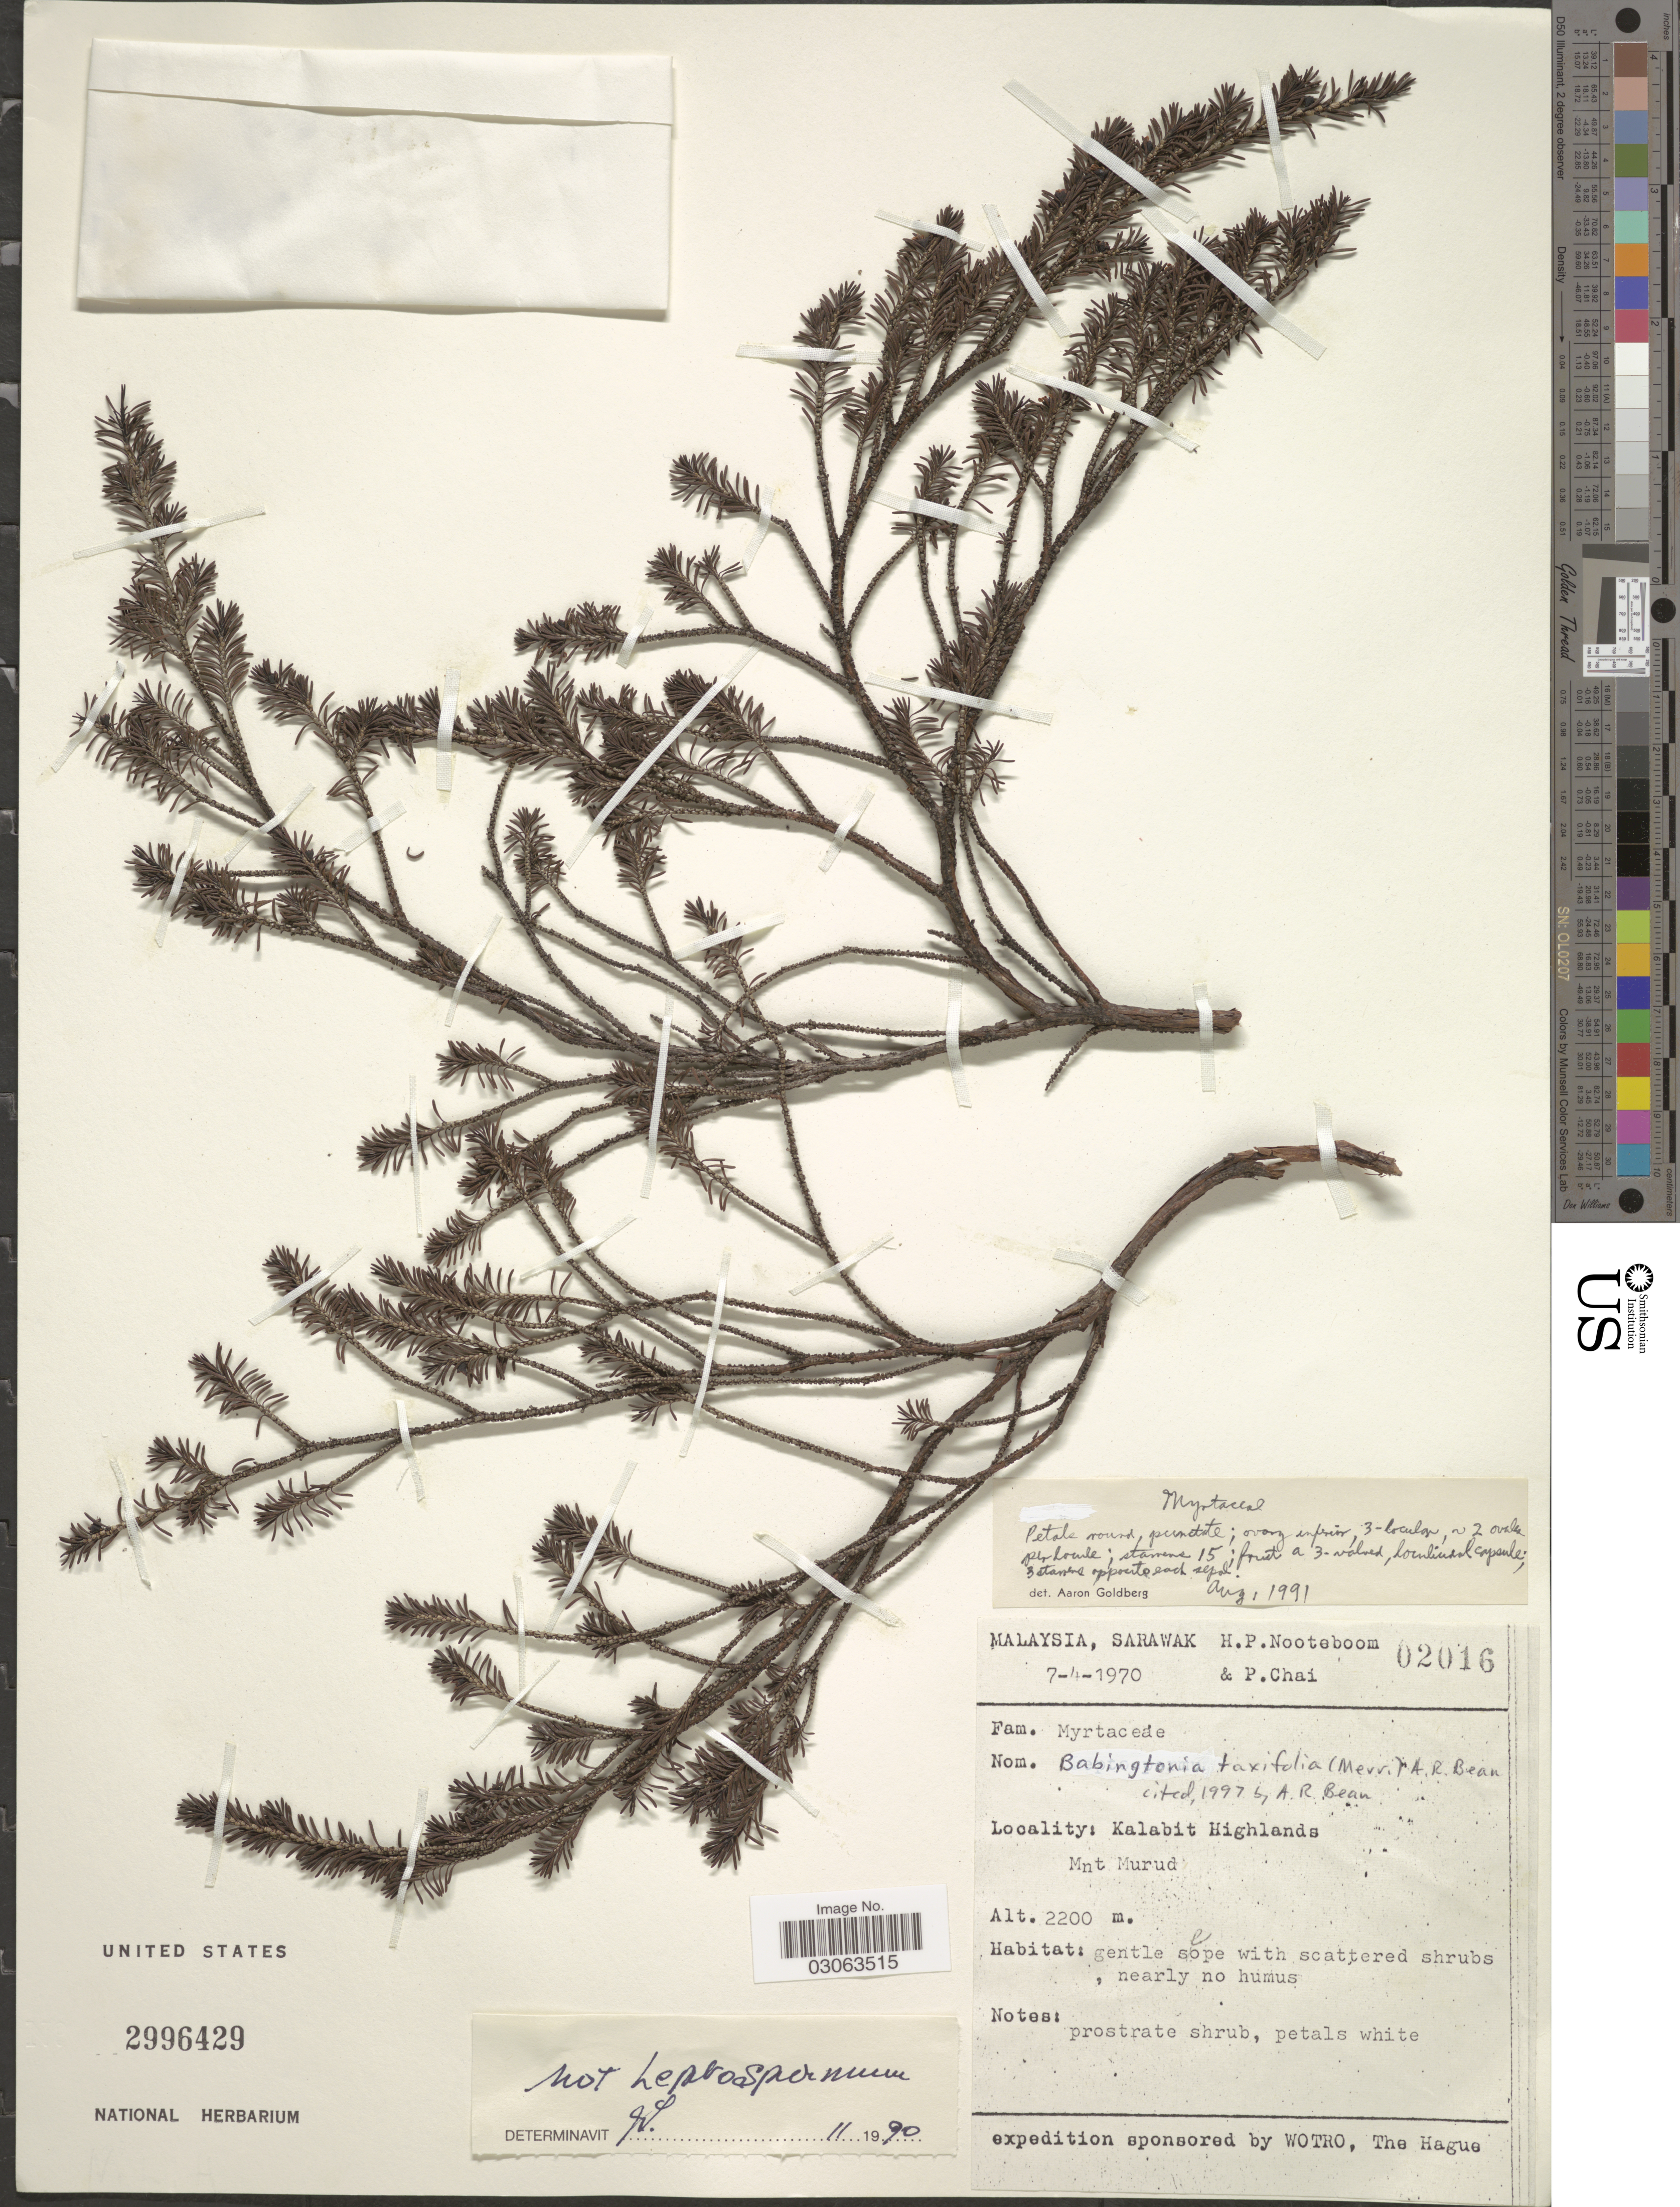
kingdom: Plantae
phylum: Tracheophyta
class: Magnoliopsida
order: Myrtales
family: Myrtaceae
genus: Seorsus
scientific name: Seorsus taxifolius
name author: (Merr.) Rye & Trudgen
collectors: H. P. Nooteboom & P. Chai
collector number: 02016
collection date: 1970-04-07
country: Malaysia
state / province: Sarawak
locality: Kalabit Highlands. Mnt Murud.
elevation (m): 2200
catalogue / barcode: US 2996429